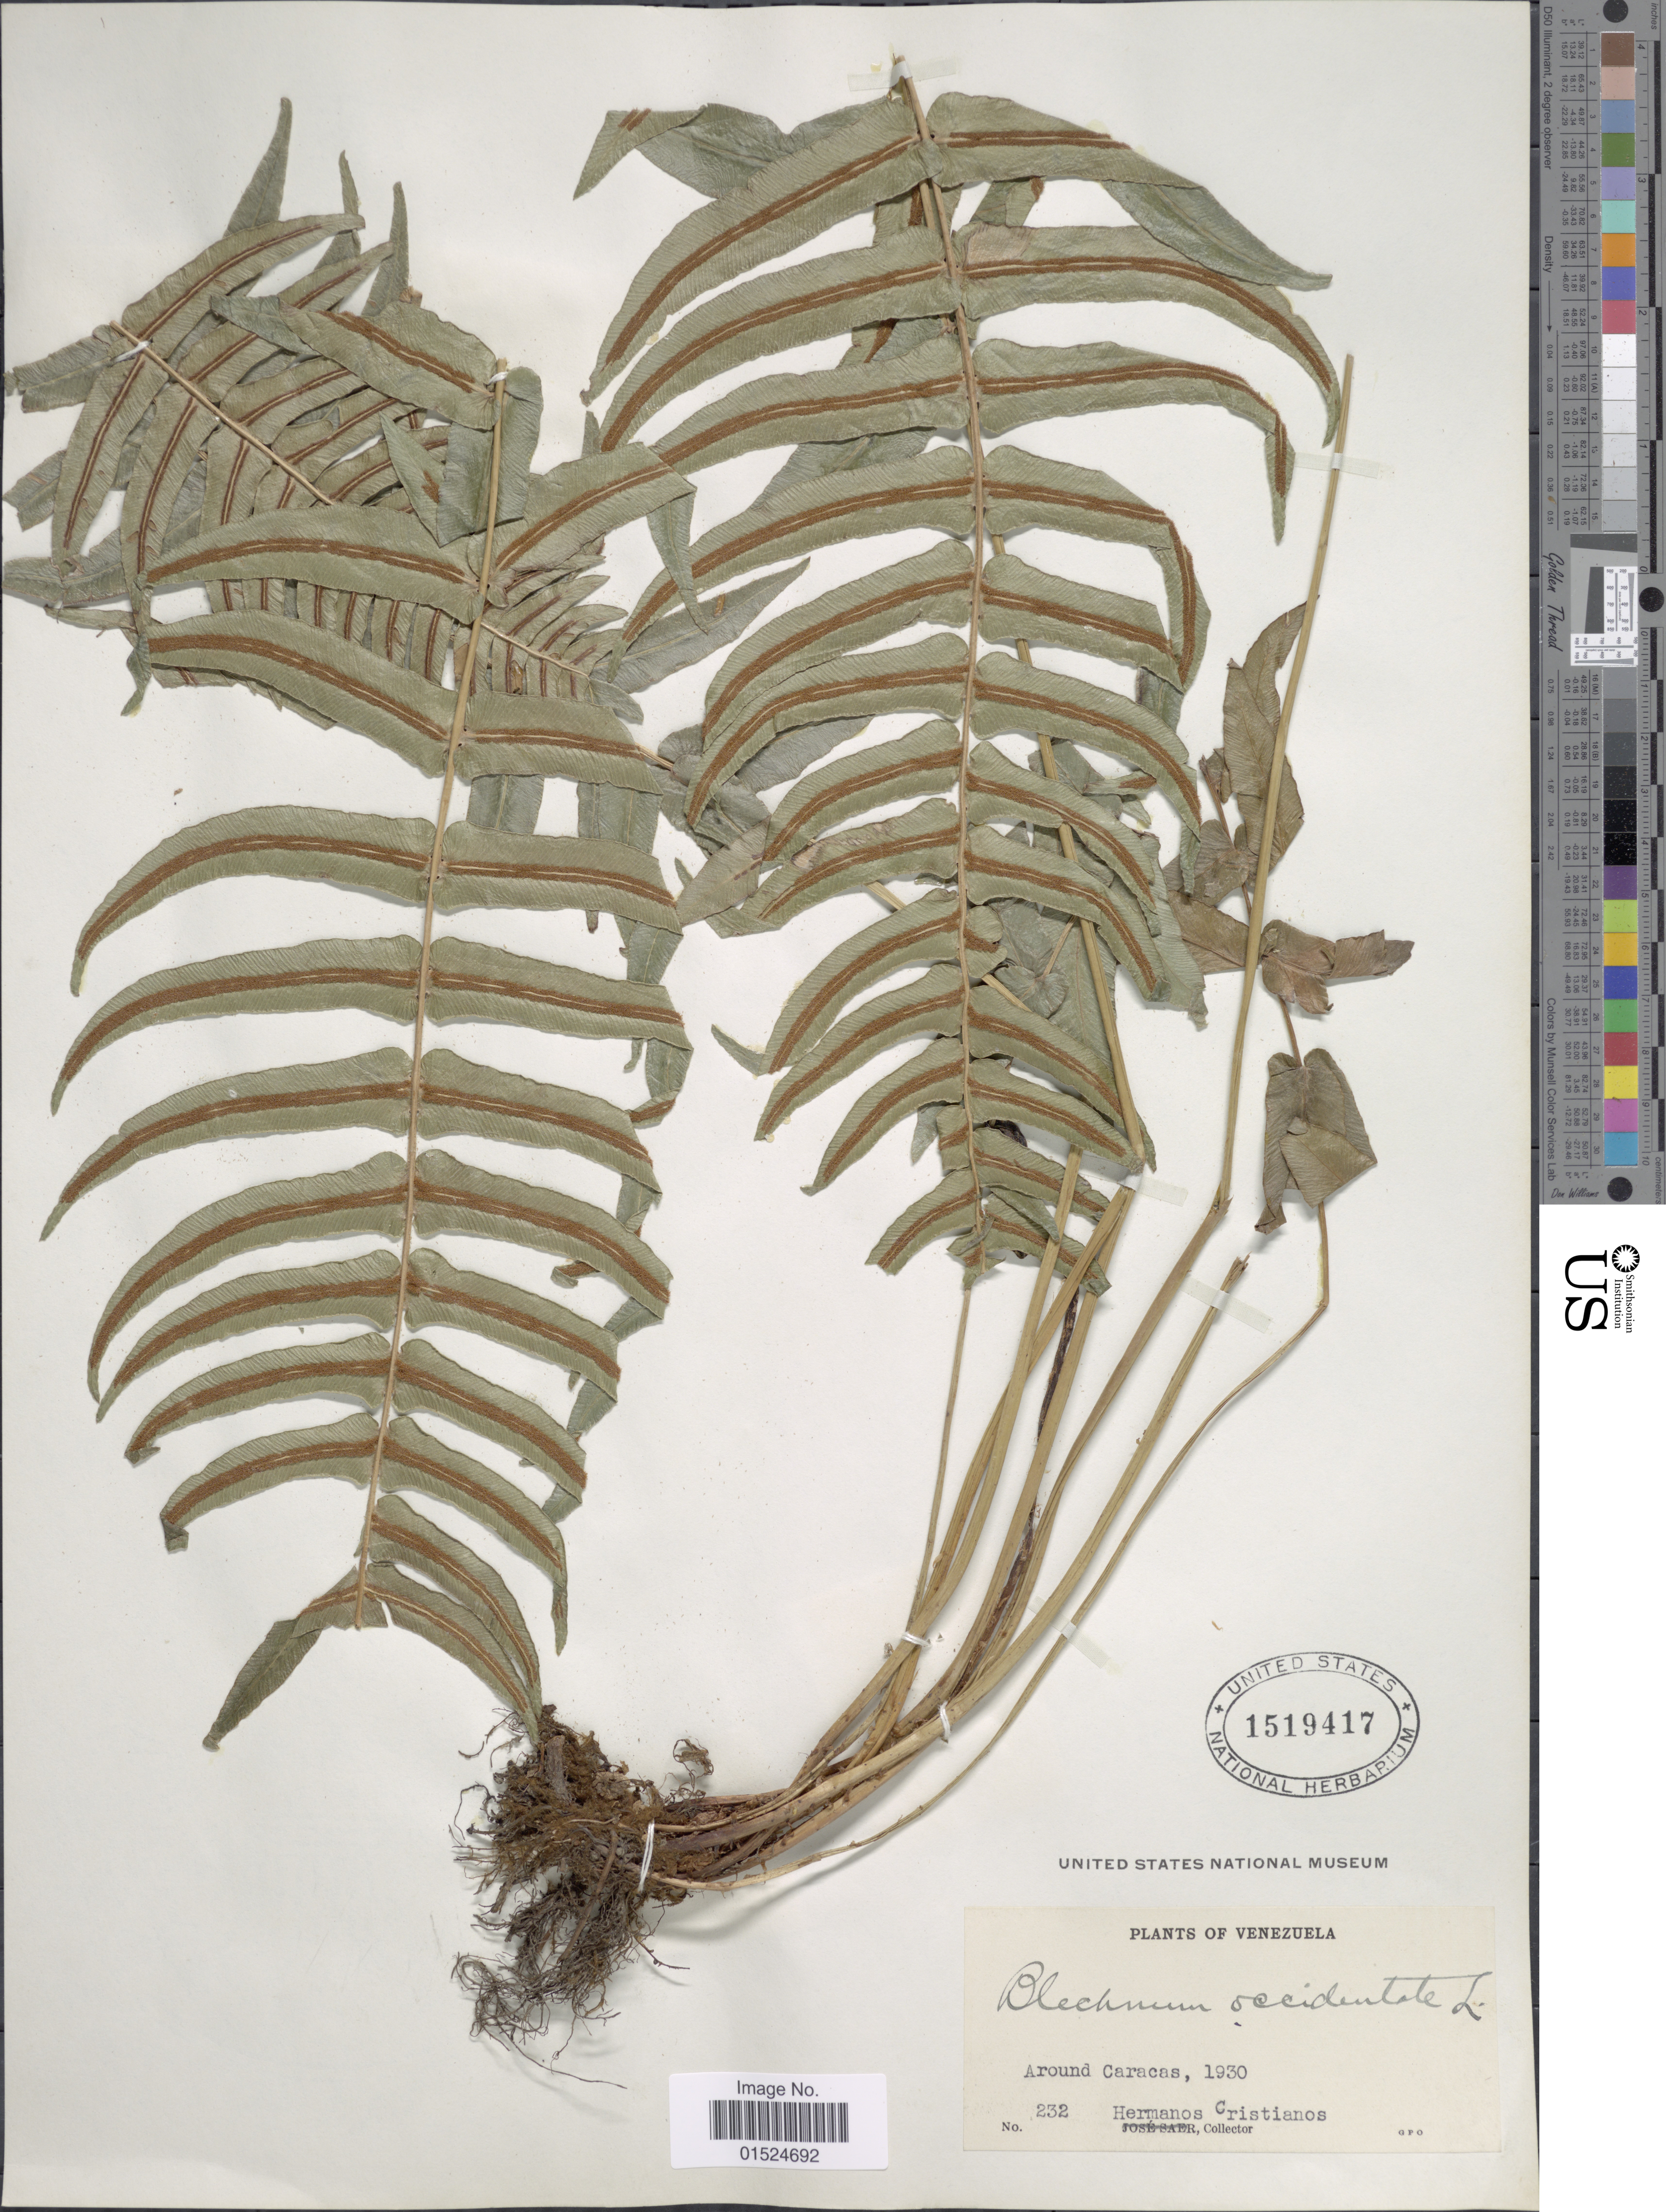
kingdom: Plantae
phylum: Tracheophyta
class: Polypodiopsida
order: Polypodiales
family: Blechnaceae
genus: Blechnum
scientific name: Blechnum falciculatum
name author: C. Presl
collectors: B. Cristianos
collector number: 232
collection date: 1930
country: Venezuela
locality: Around Caracas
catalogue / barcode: US 1519417